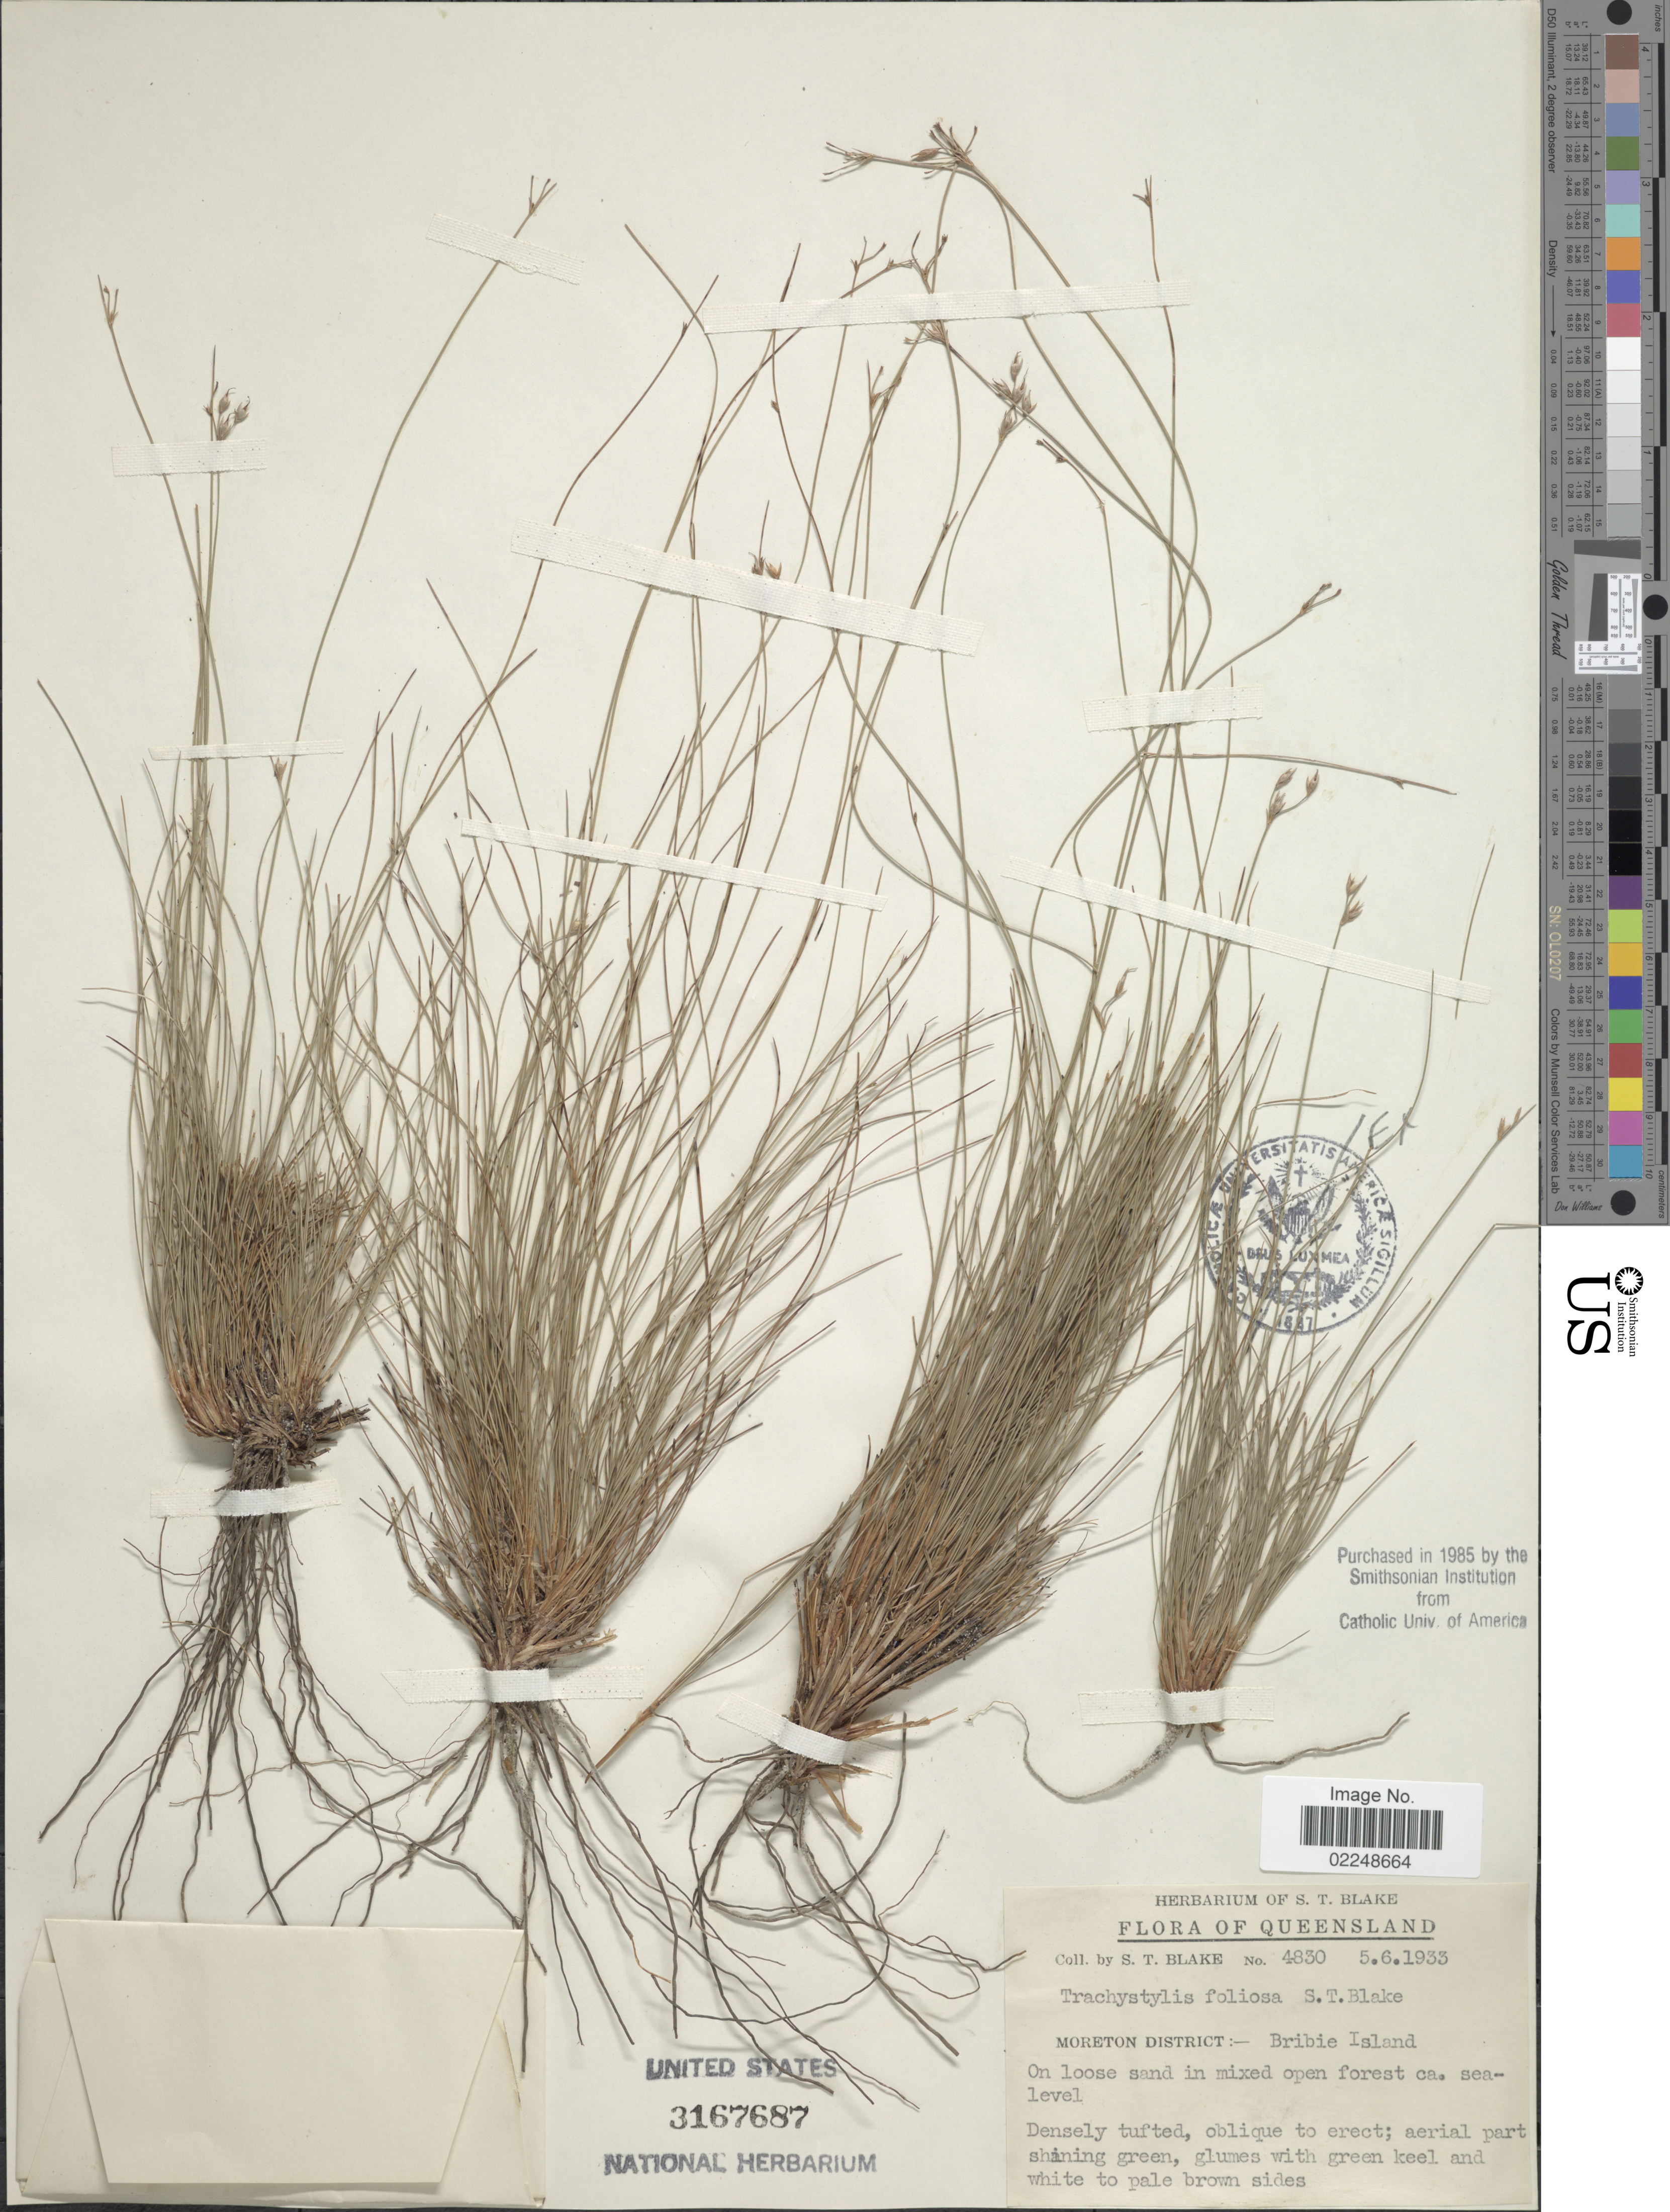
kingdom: Plantae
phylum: Tracheophyta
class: Liliopsida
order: Poales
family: Cyperaceae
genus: Trachystylis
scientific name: Trachystylis stradbrokensis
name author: (Domin) Kük.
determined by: Bruhl, J. J., (NE), University of New England (AUSTRALIA)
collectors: S. T. Blake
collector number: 4830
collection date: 1933-06-05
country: Australia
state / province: Queensland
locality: Moreton District, Bribie Island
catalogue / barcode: US 3167687